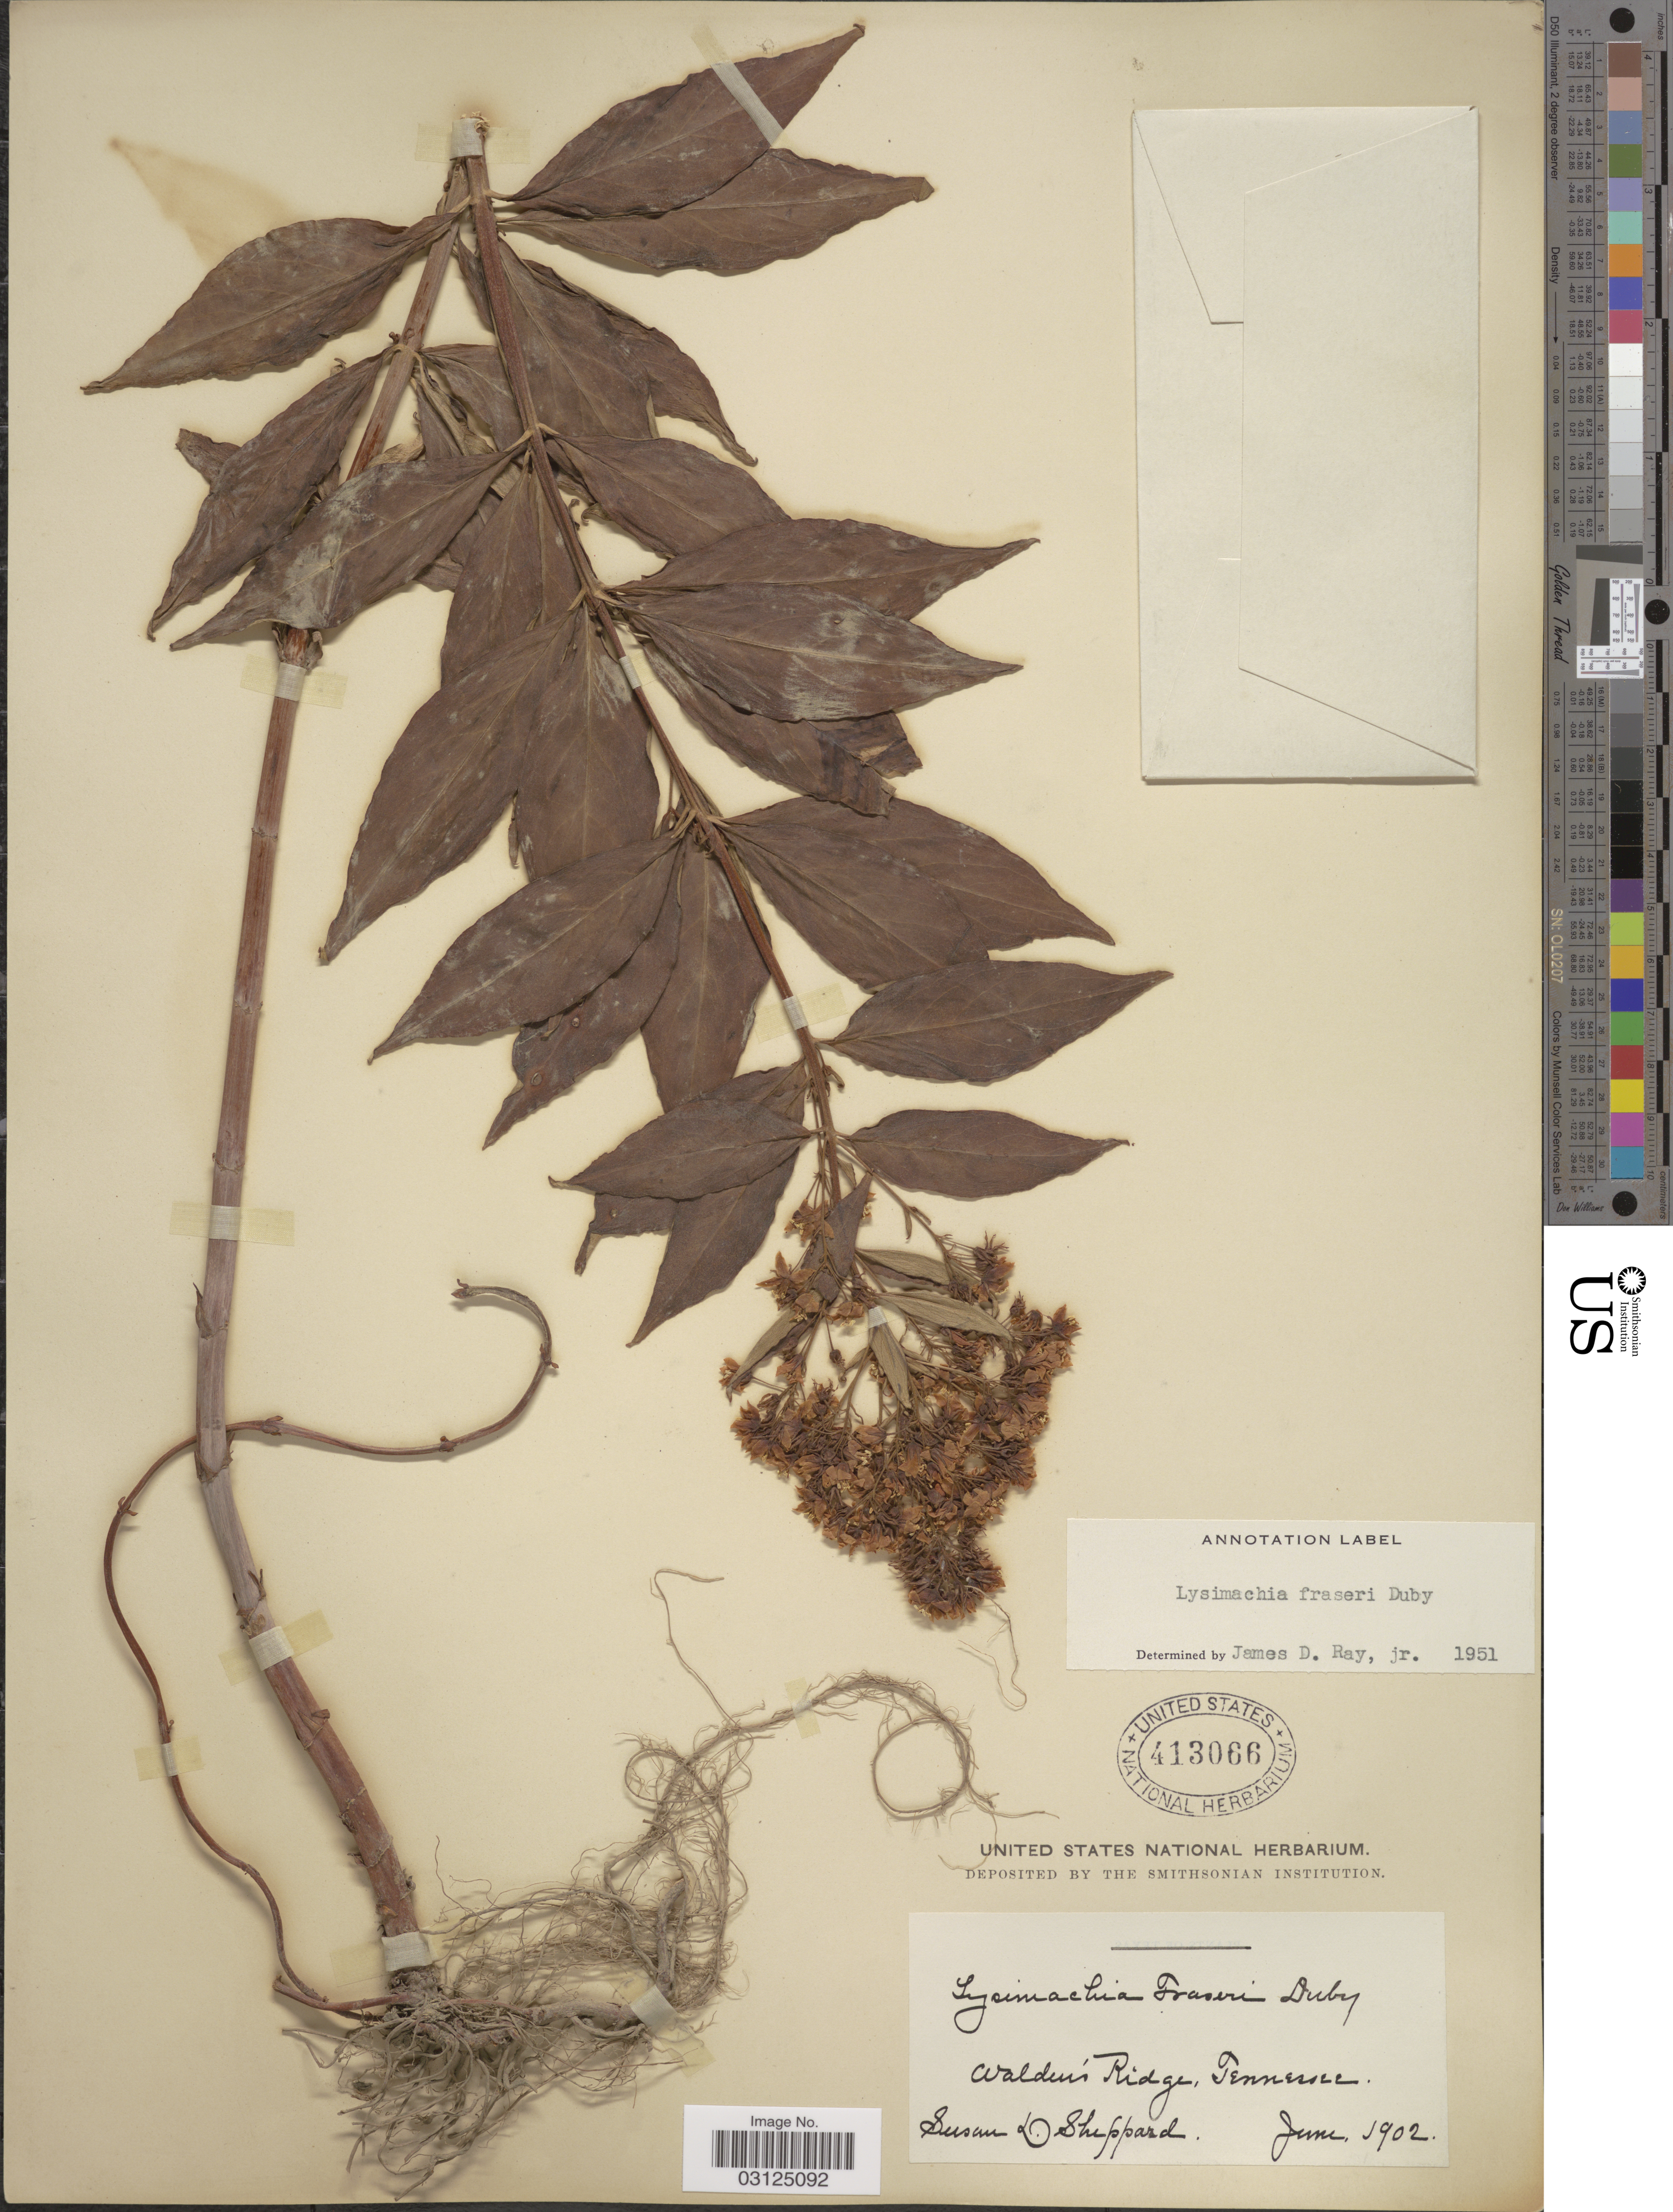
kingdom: Plantae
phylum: Tracheophyta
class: Magnoliopsida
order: Ericales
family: Primulaceae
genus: Lysimachia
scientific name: Lysimachia fraseri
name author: Duby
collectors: S. Sheppard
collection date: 1902-06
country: United States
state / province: Tennessee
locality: Walden's Ridge.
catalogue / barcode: US 413066